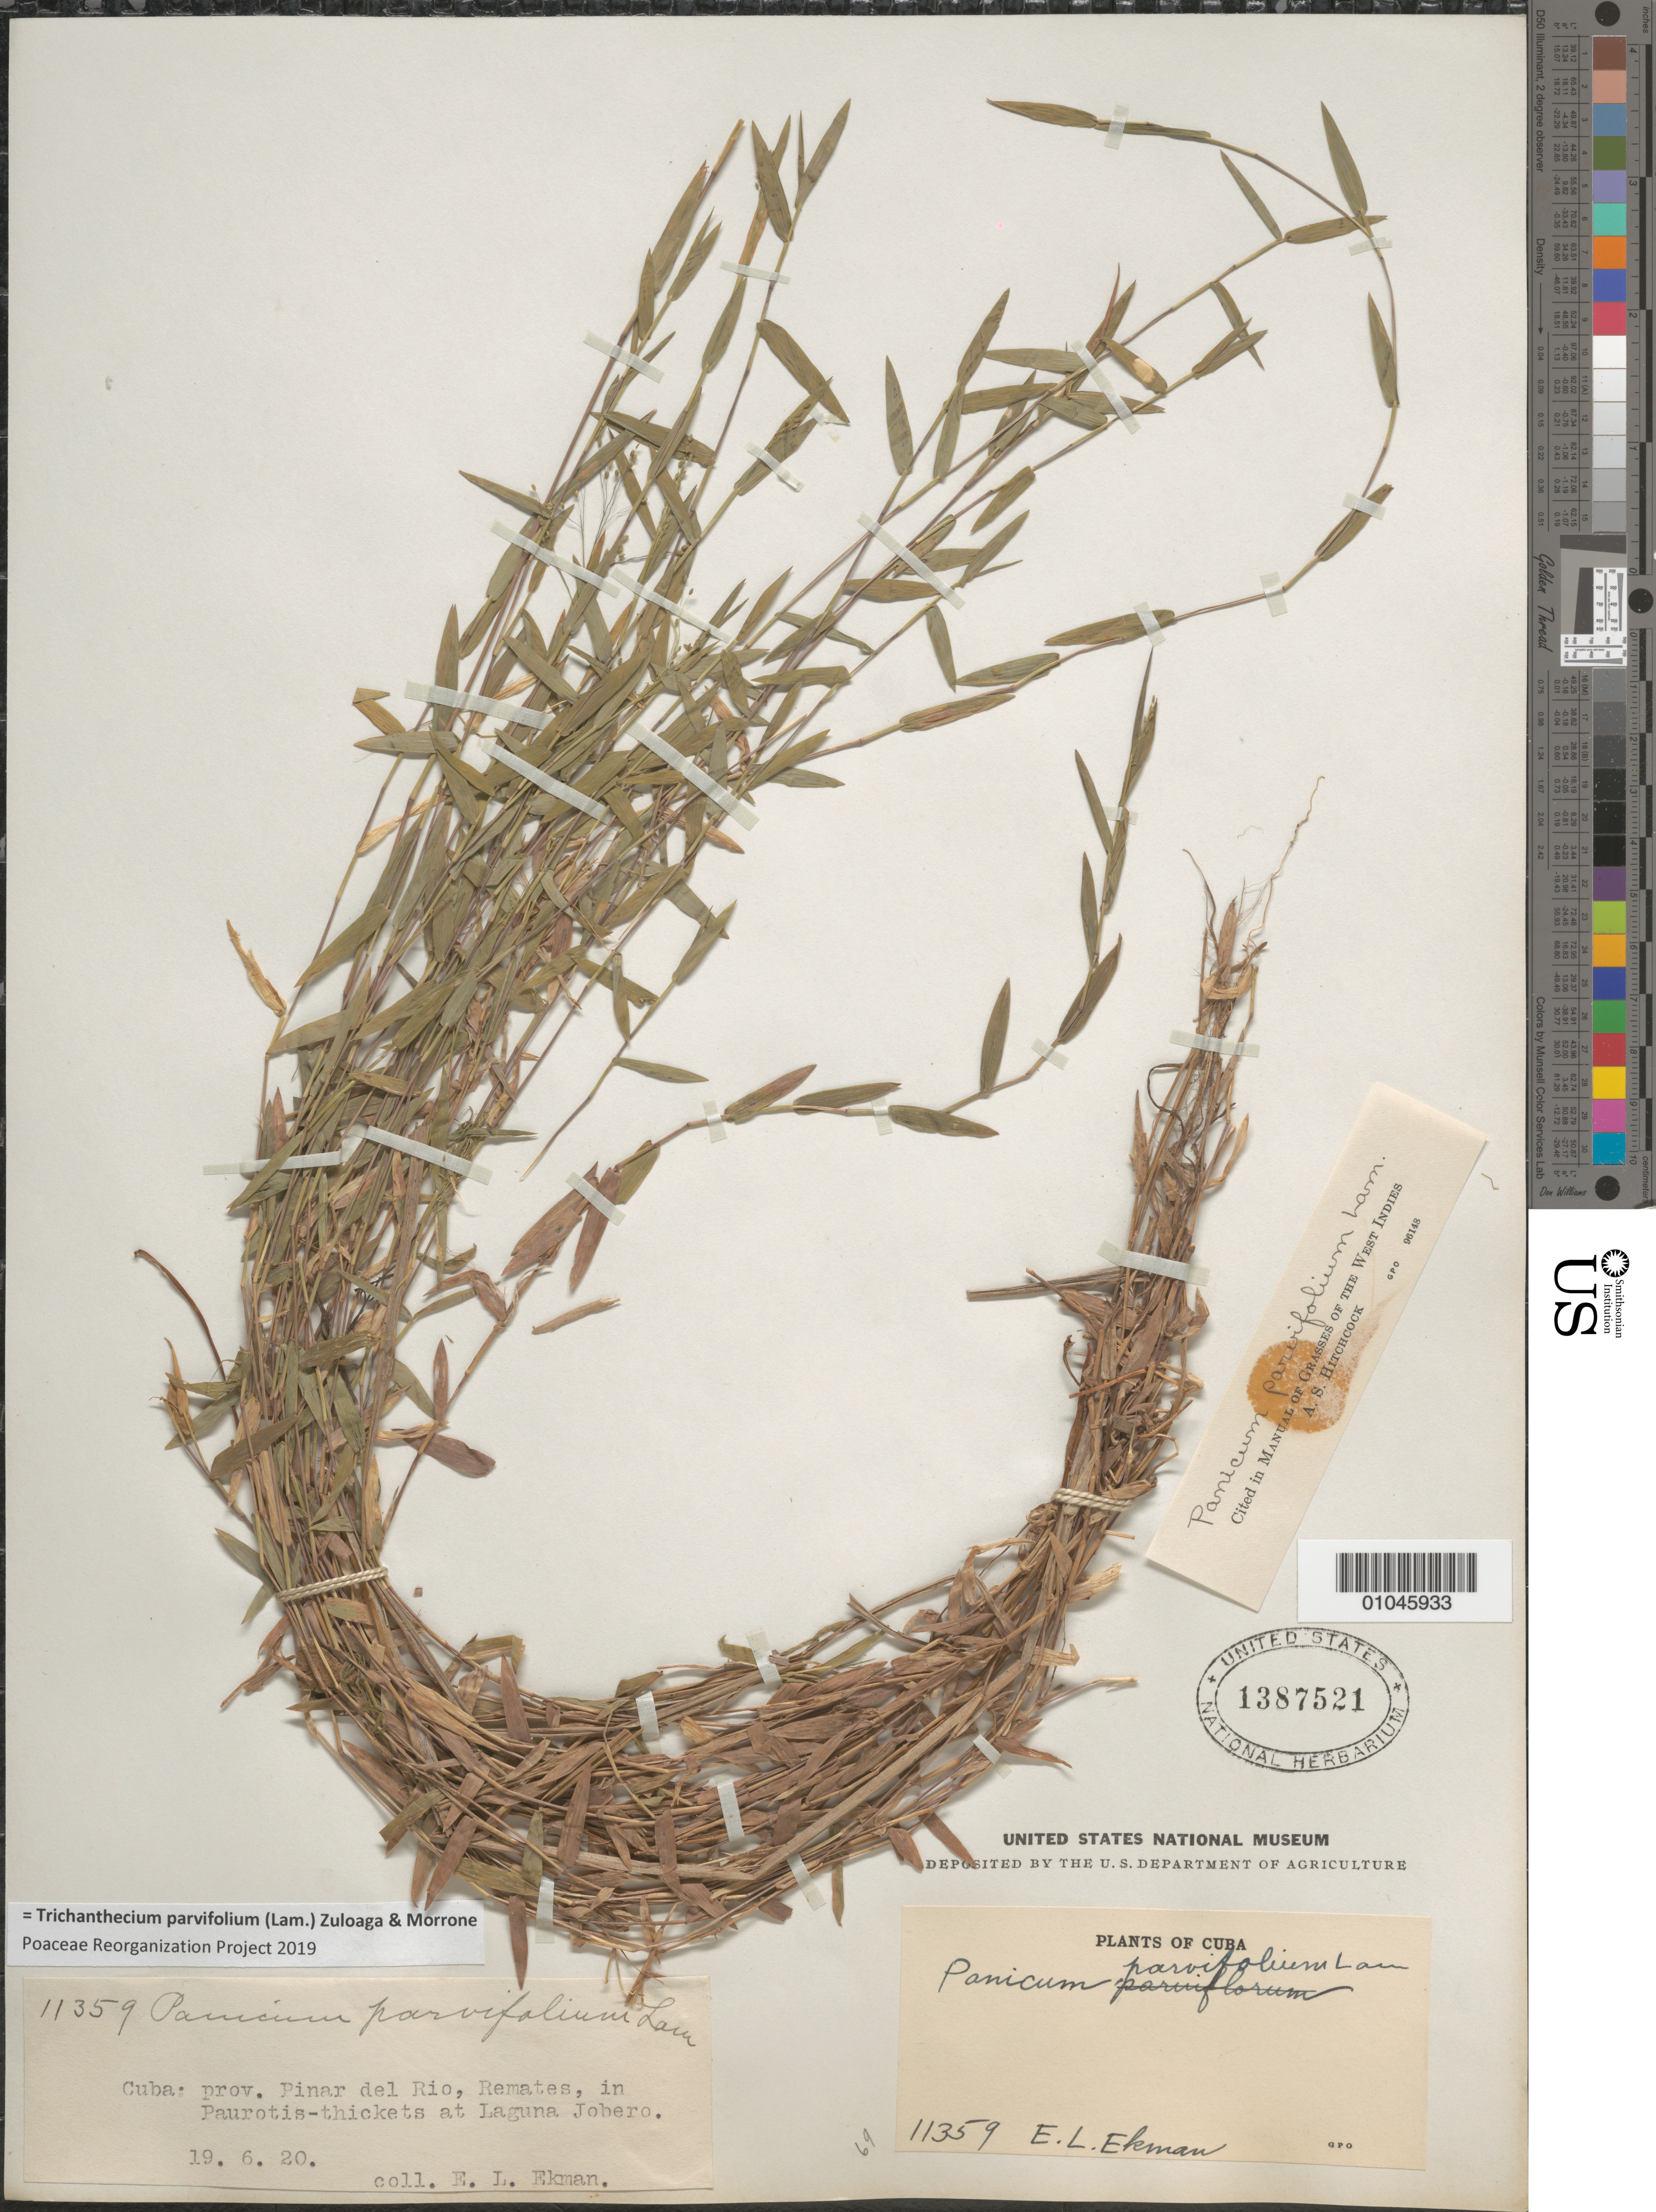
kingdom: Plantae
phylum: Tracheophyta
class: Liliopsida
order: Poales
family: Poaceae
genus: Panicum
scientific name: Panicum parvifolium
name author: Lam.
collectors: E. L. Ekman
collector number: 11359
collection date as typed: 19 Jun 1920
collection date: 1920-06-19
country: Cuba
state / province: Pinar del Rio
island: Cuba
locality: Remates, in Paurotis-thickets at Laguna Jobero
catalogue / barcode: US 1387521